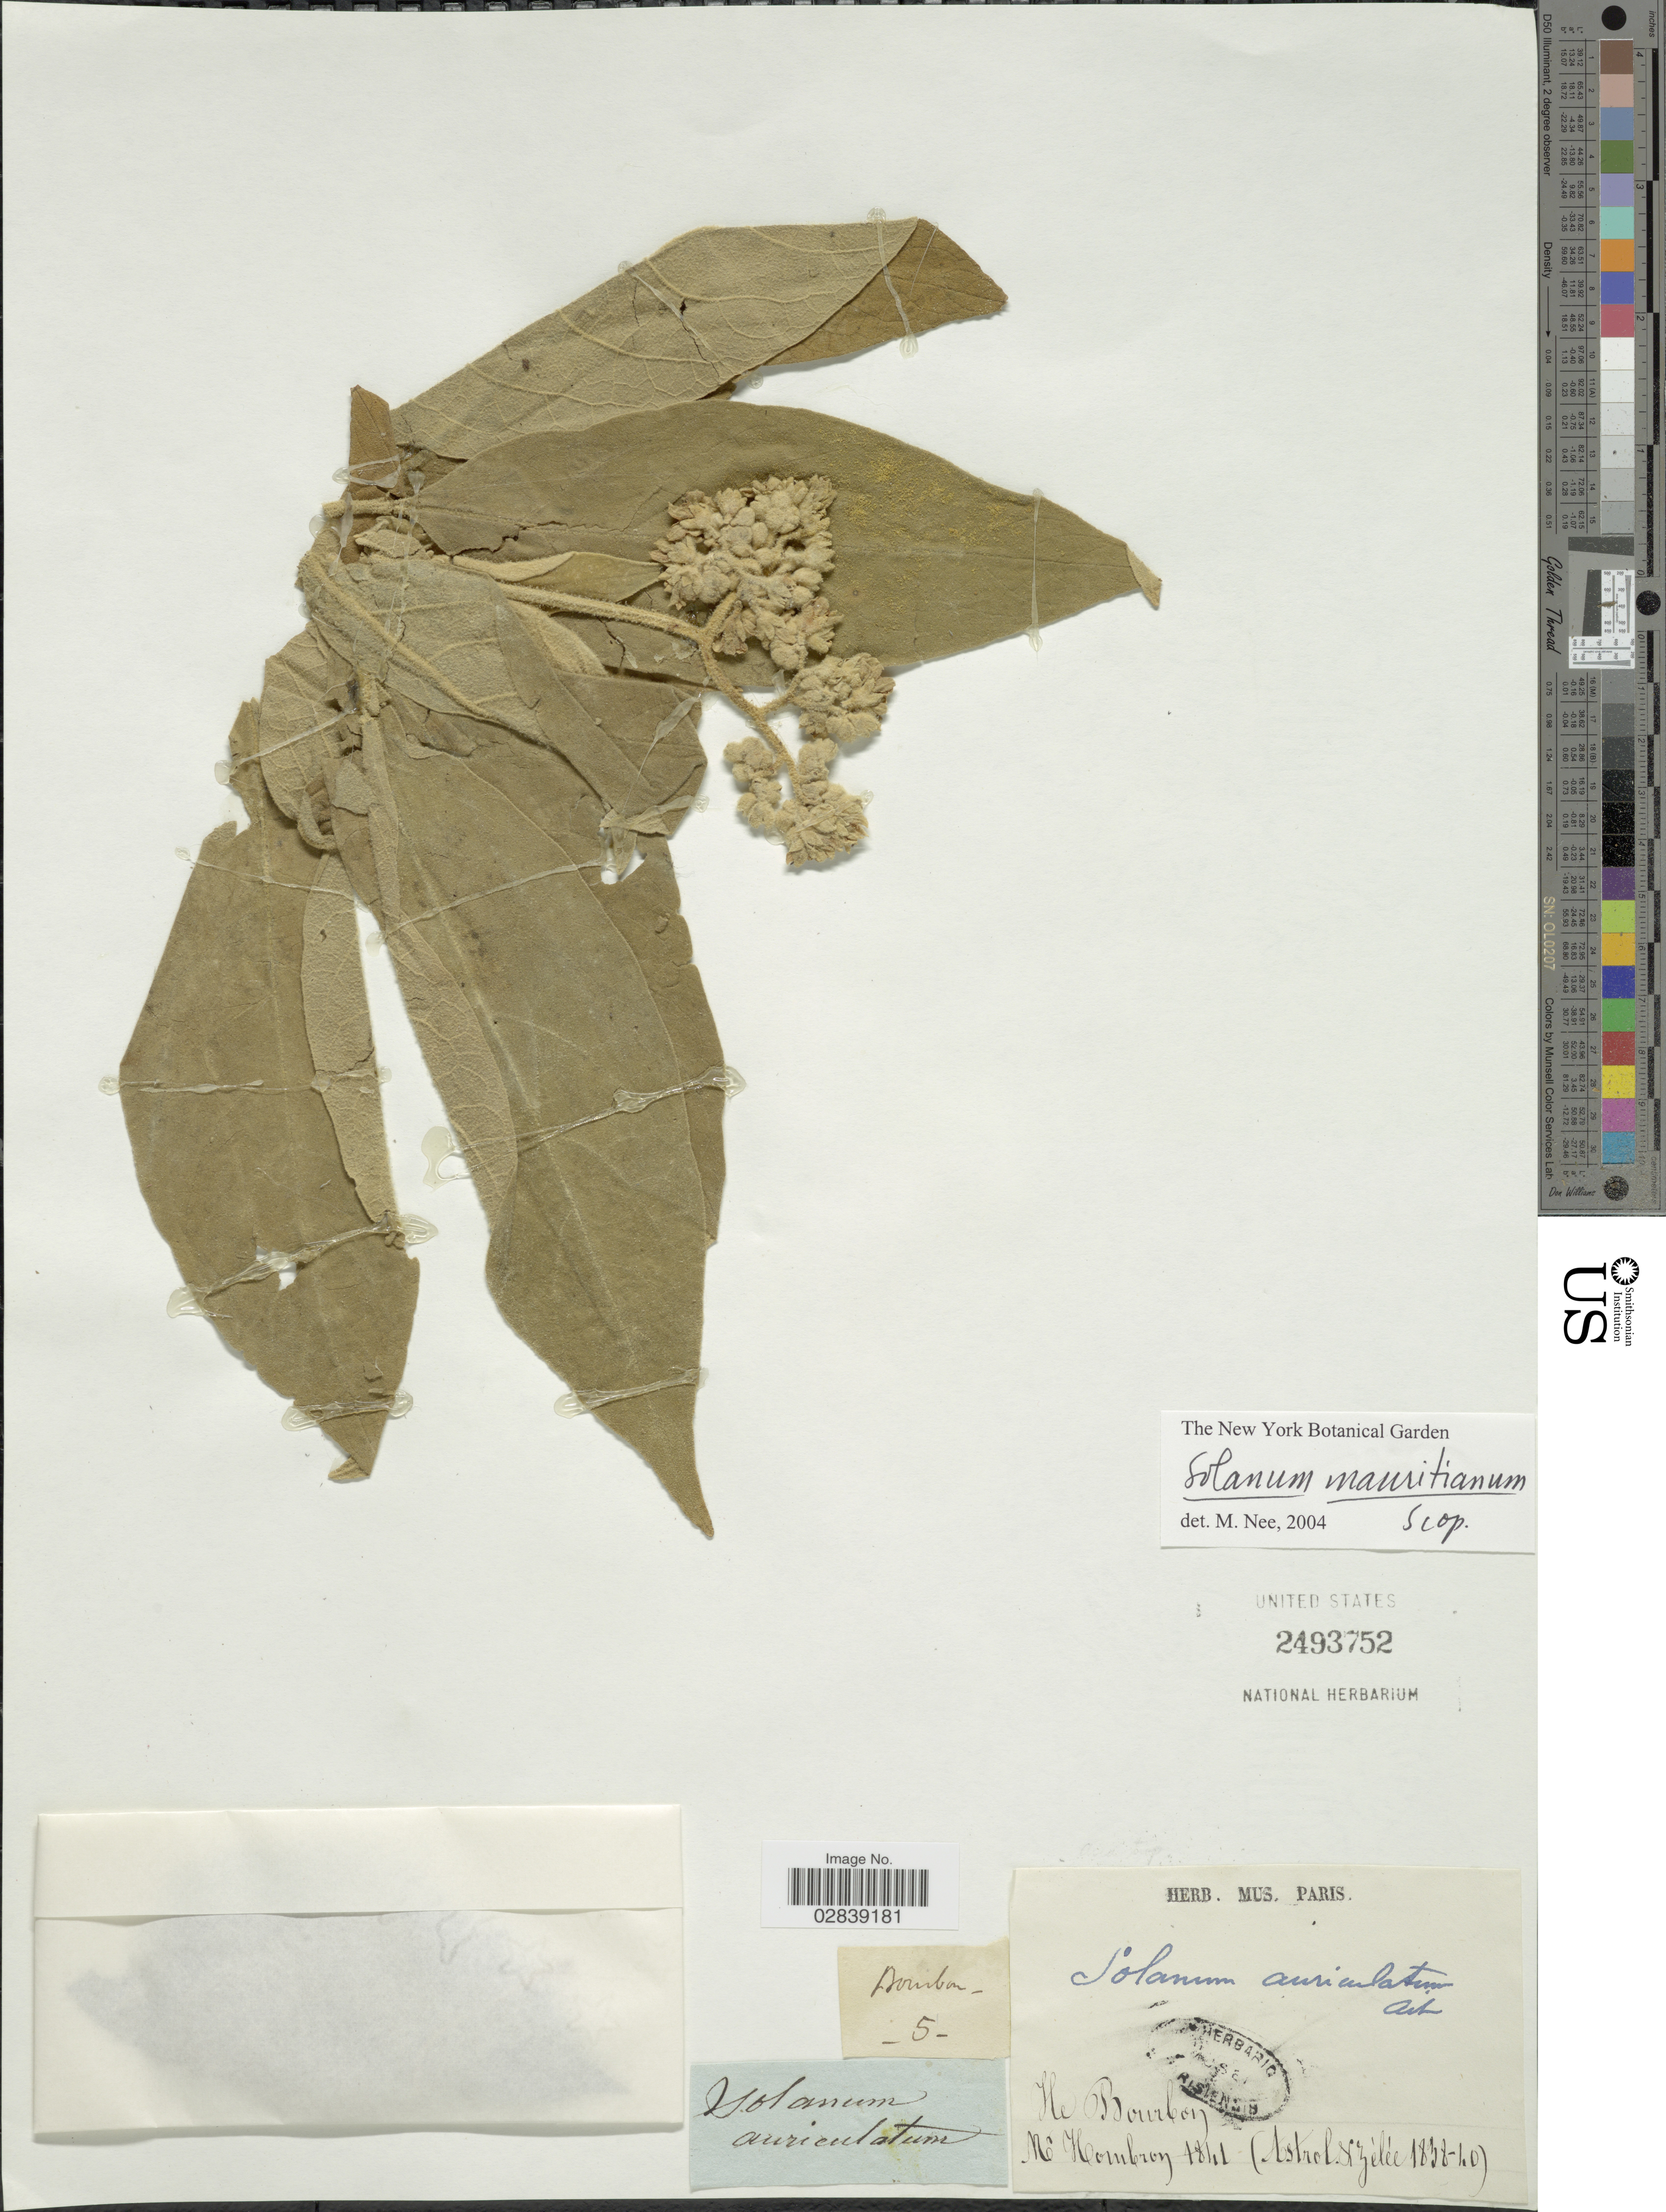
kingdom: Plantae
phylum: Tracheophyta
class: Magnoliopsida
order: Solanales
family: Solanaceae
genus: Solanum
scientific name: Solanum mauritianum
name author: Scop.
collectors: M. Hombron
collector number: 5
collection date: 1841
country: Reunion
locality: Ile Bourbon. (Astrol. Kzèlée)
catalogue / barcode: US 2493752